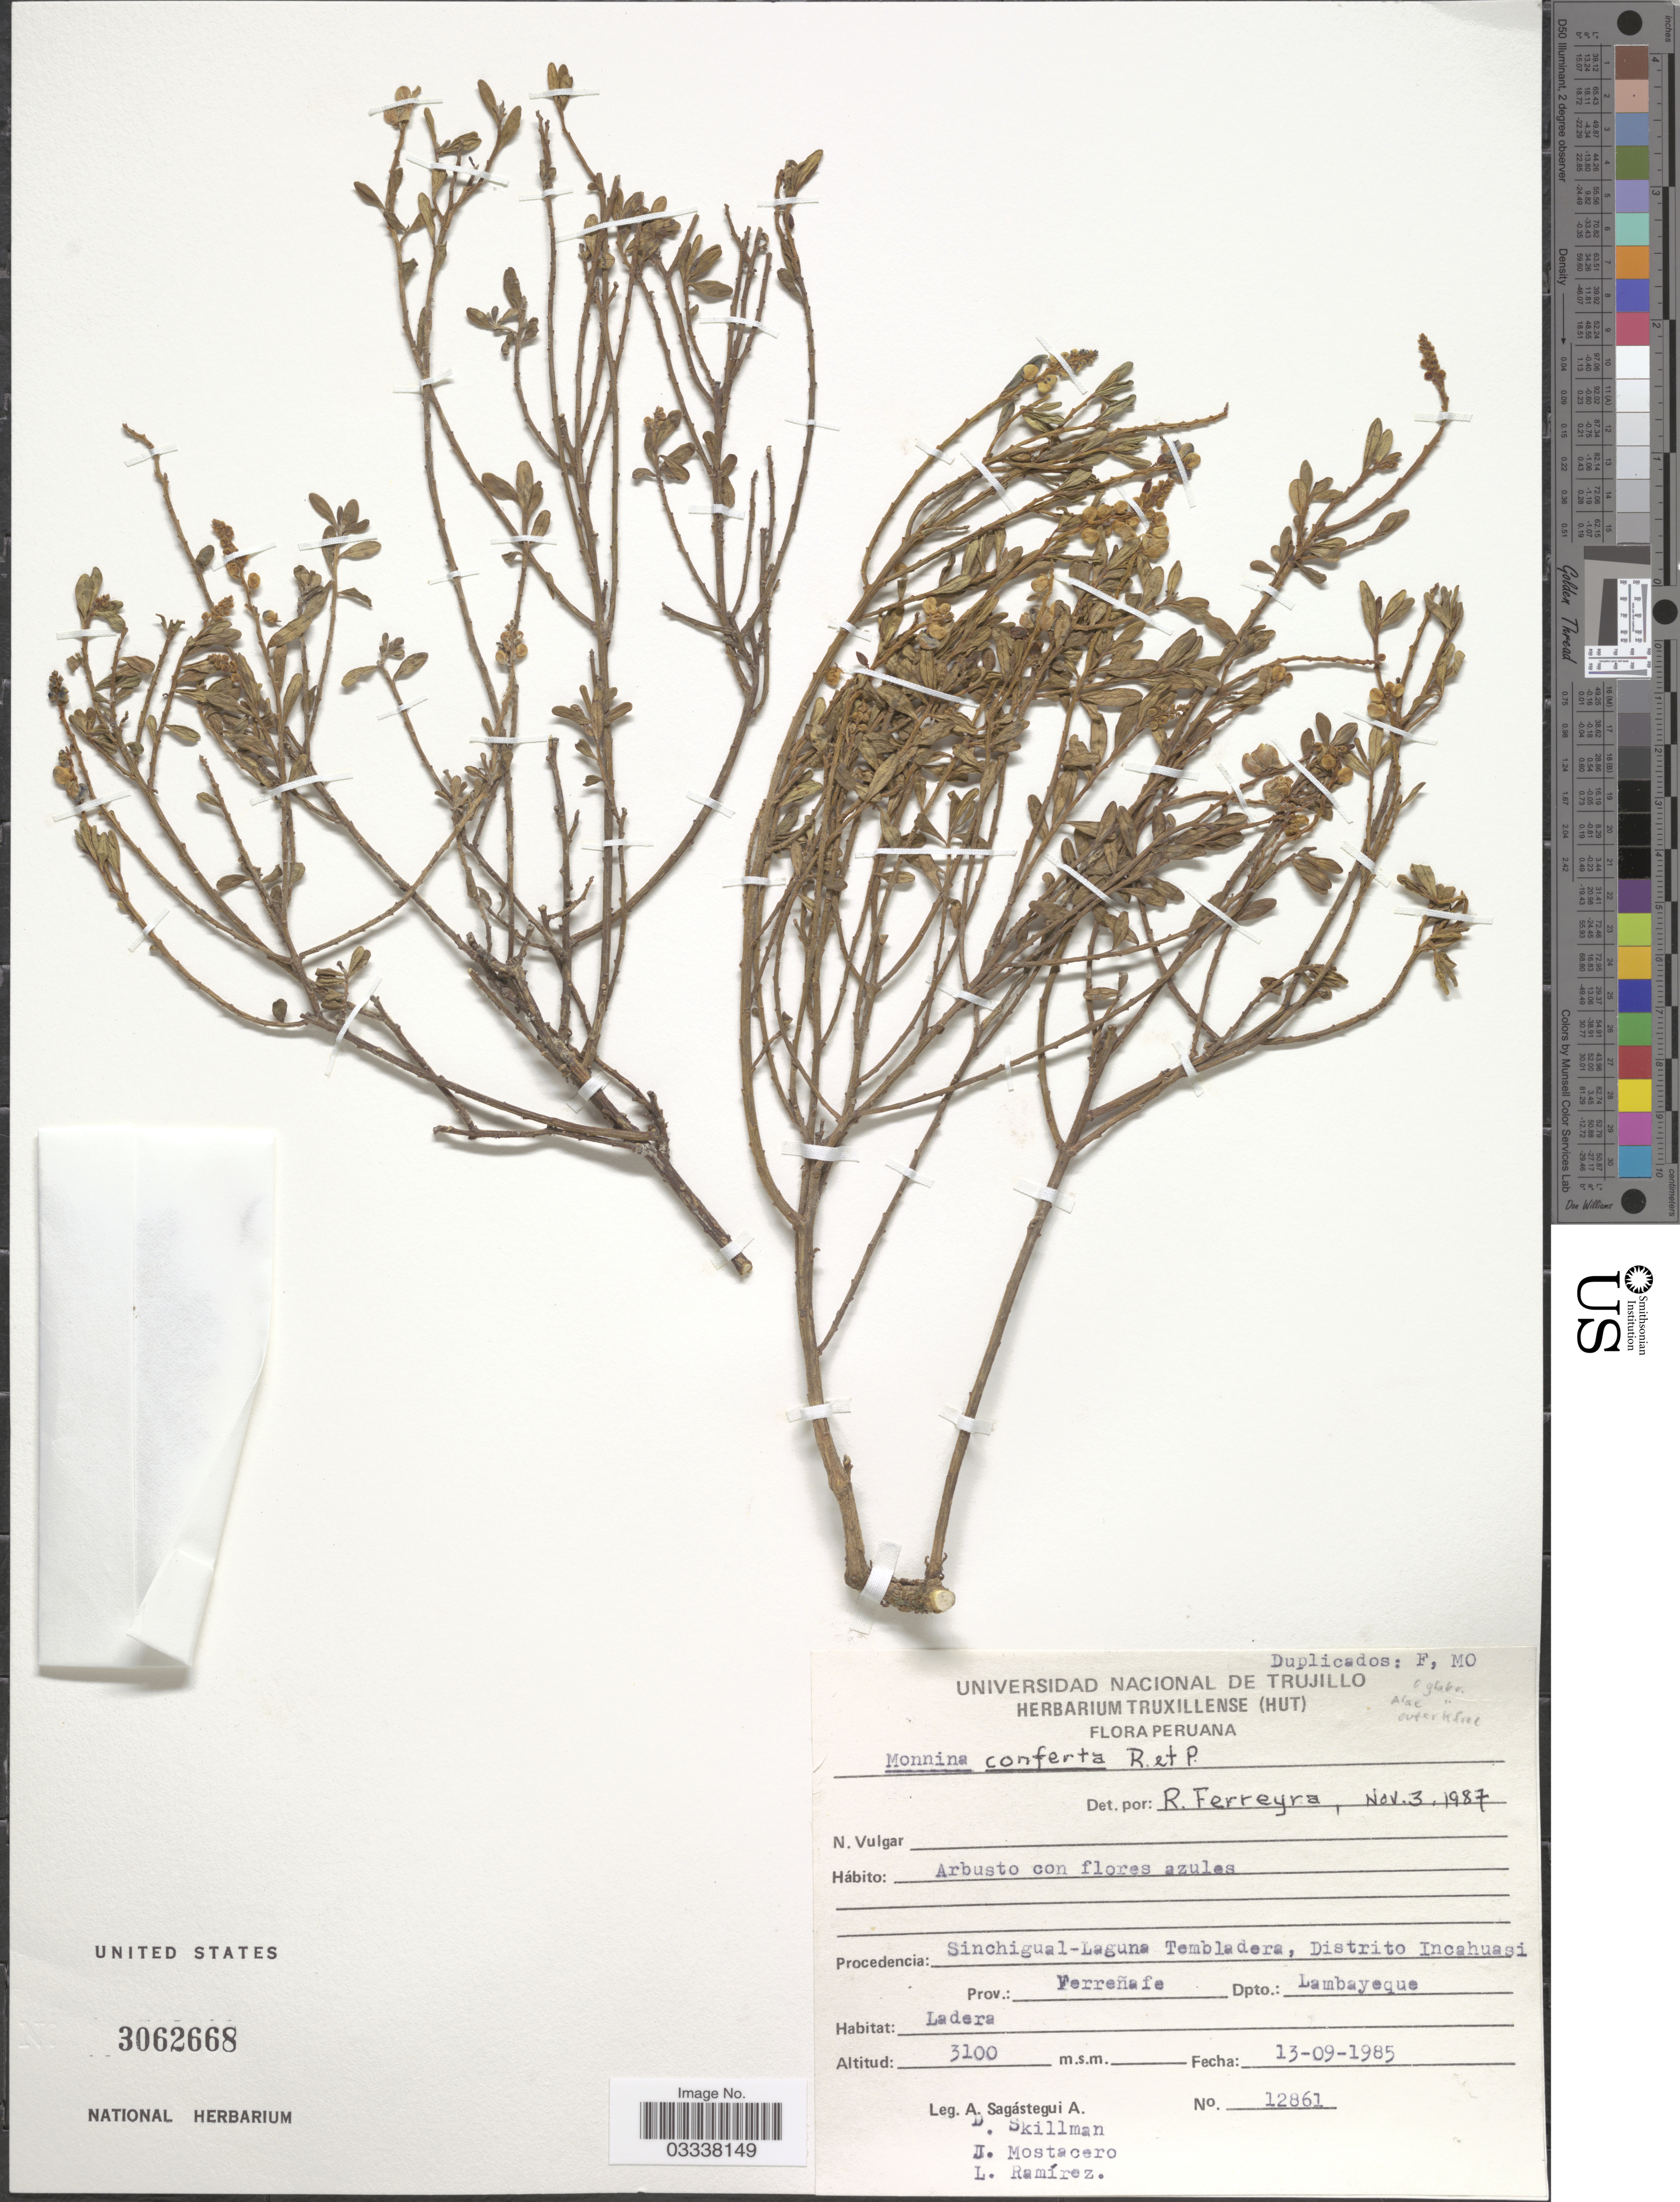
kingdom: Plantae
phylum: Tracheophyta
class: Magnoliopsida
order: Fabales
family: Polygalaceae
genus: Monnina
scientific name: Monnina conferta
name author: Ruiz & Pav.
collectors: A. Sagástegui A., D. Skillman, J. Mostacero L. & L. Ramirez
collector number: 12861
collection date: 1985-09-13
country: Peru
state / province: Lambayeque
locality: Sinchigual-Laguna Tembladera, Distrito Incahuasi. Prov.: Ferreñafe Dpto.: Lambayeque.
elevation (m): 3100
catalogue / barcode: US 3062668